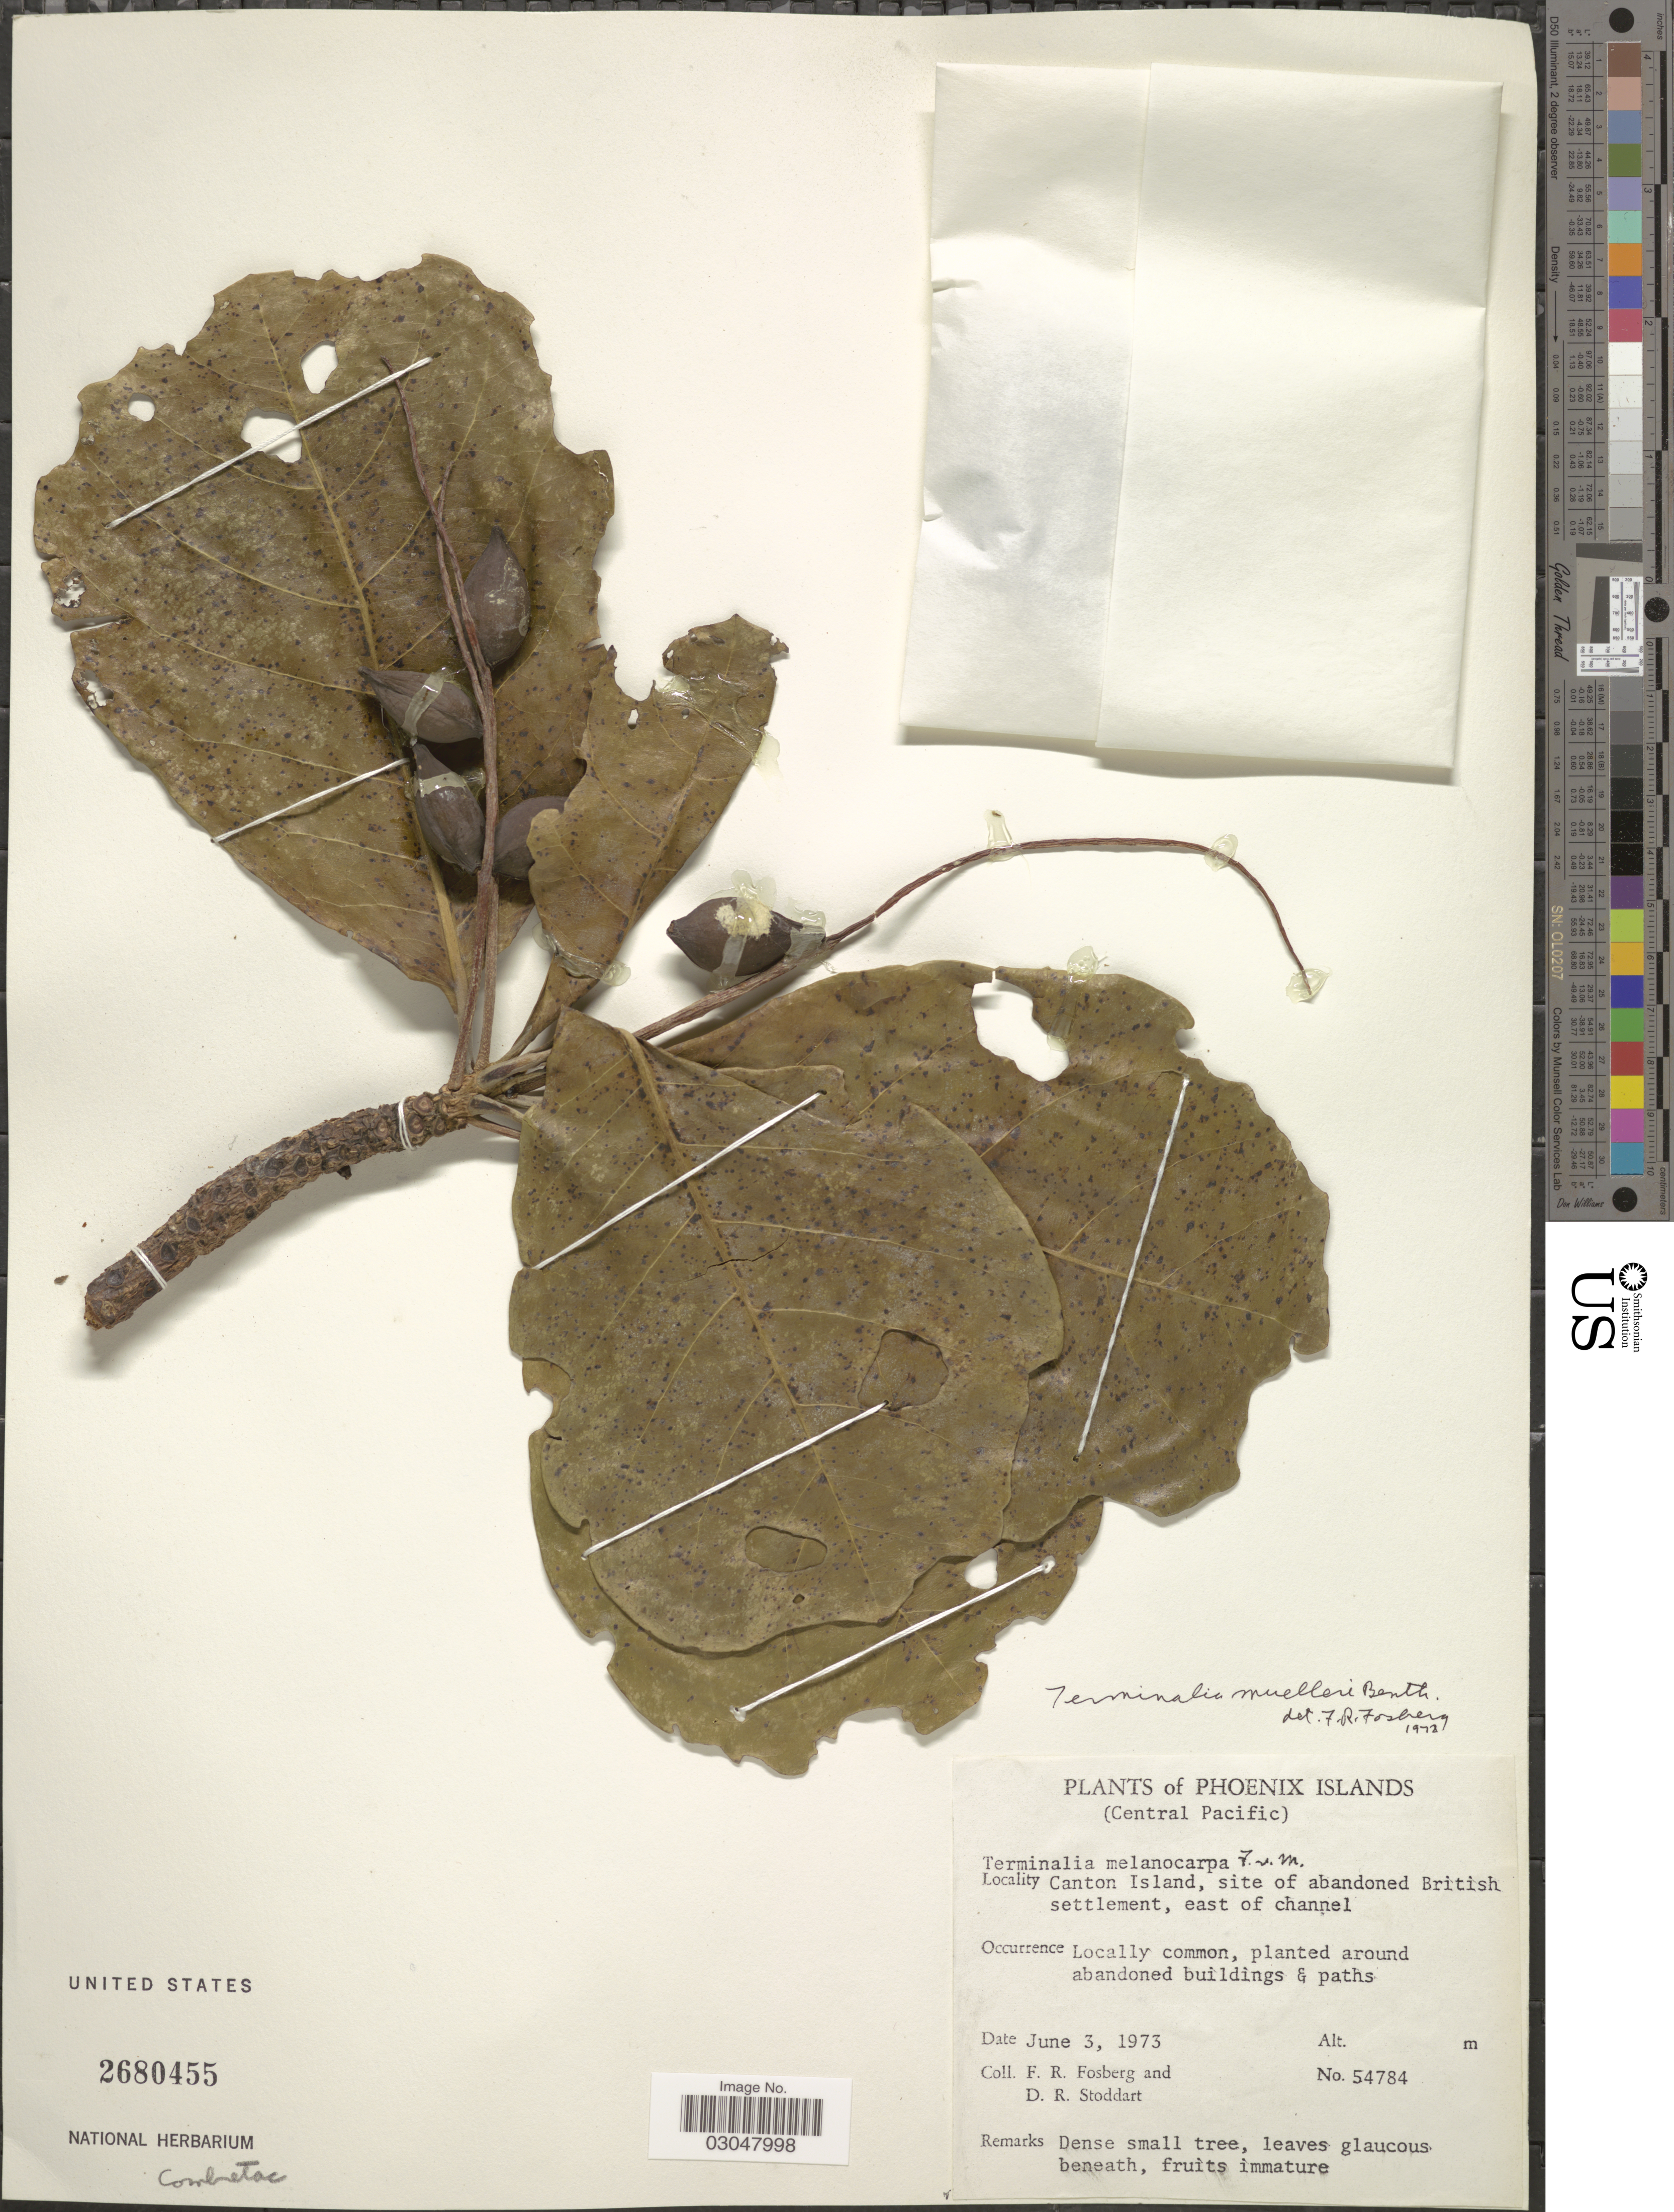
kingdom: Plantae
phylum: Tracheophyta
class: Magnoliopsida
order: Myrtales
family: Combretaceae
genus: Terminalia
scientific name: Terminalia muelleri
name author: Benth.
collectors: F. R. Fosberg & D. R. Stoddart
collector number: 54784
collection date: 1973-06-03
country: Kiribati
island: Kanton [Canton] Atoll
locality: Phoenix Islands. (Central Pacific). Canton Island, site of abandoned British settlement, east of channel.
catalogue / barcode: US 2680455